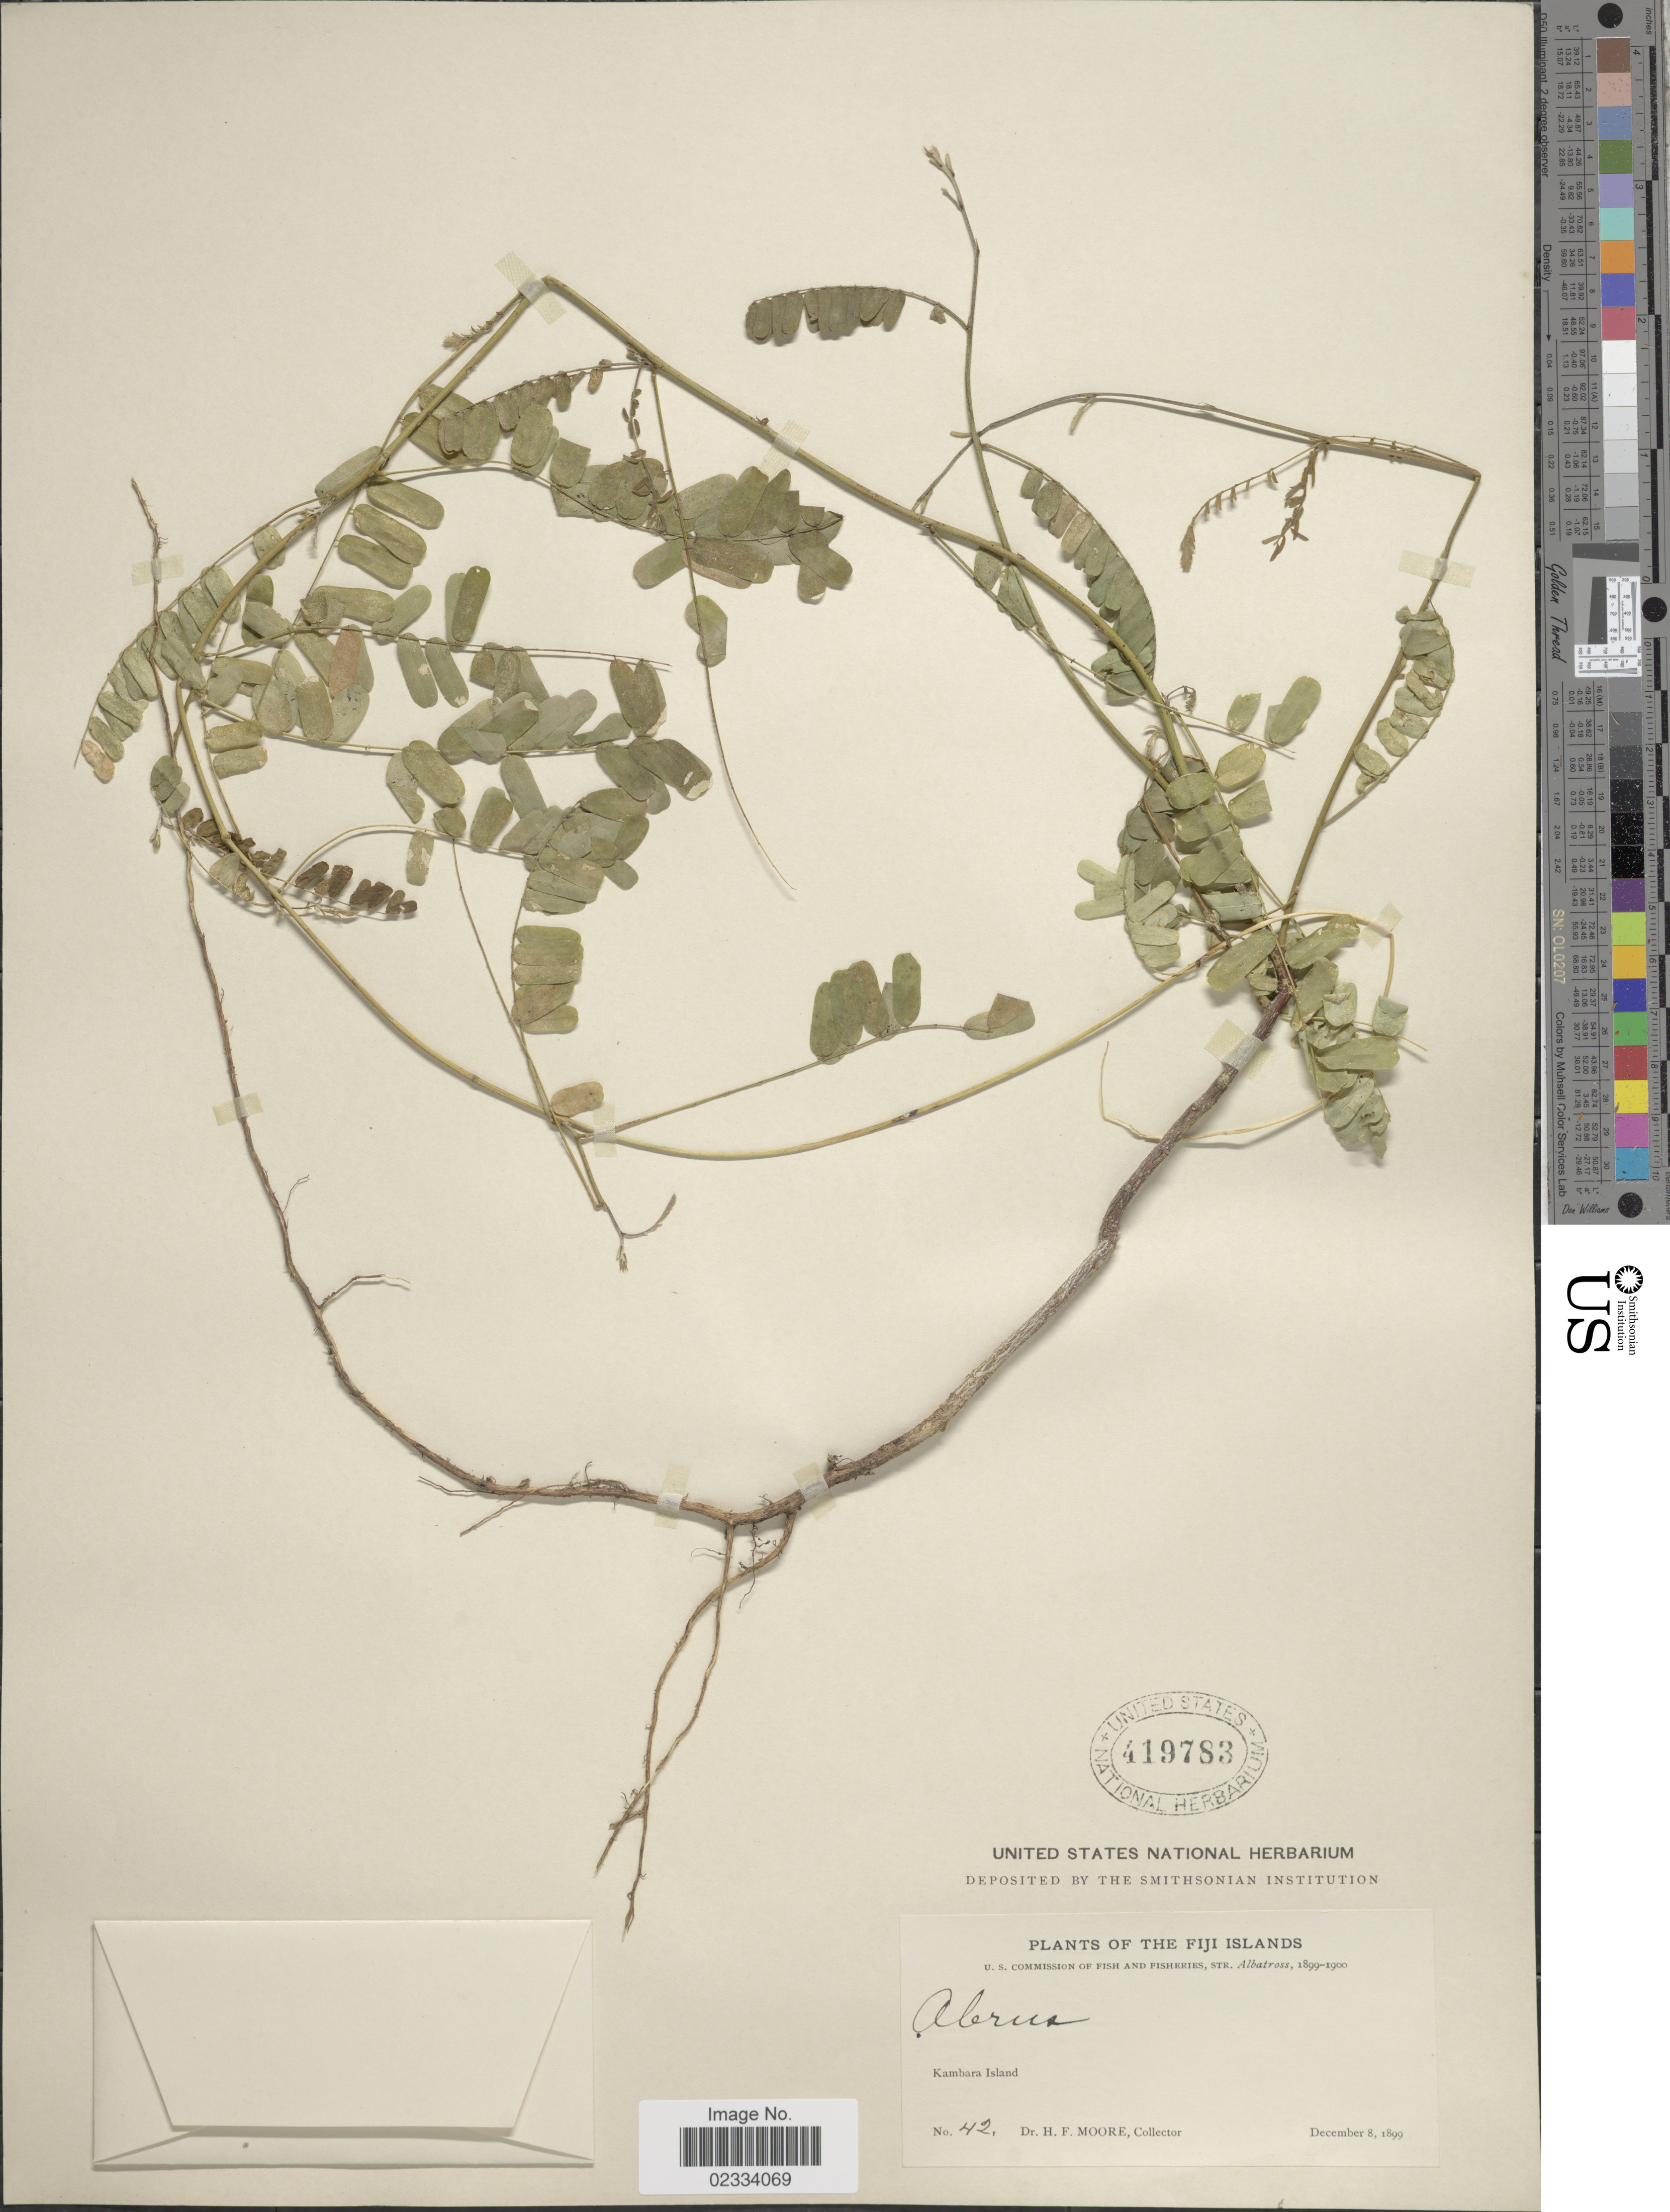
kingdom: Plantae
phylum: Tracheophyta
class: Magnoliopsida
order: Fabales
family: Fabaceae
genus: Abrus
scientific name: Abrus precatorius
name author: L.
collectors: H. F. Moore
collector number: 42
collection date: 1899-12-08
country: Fiji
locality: Kambara Island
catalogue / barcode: US 419783